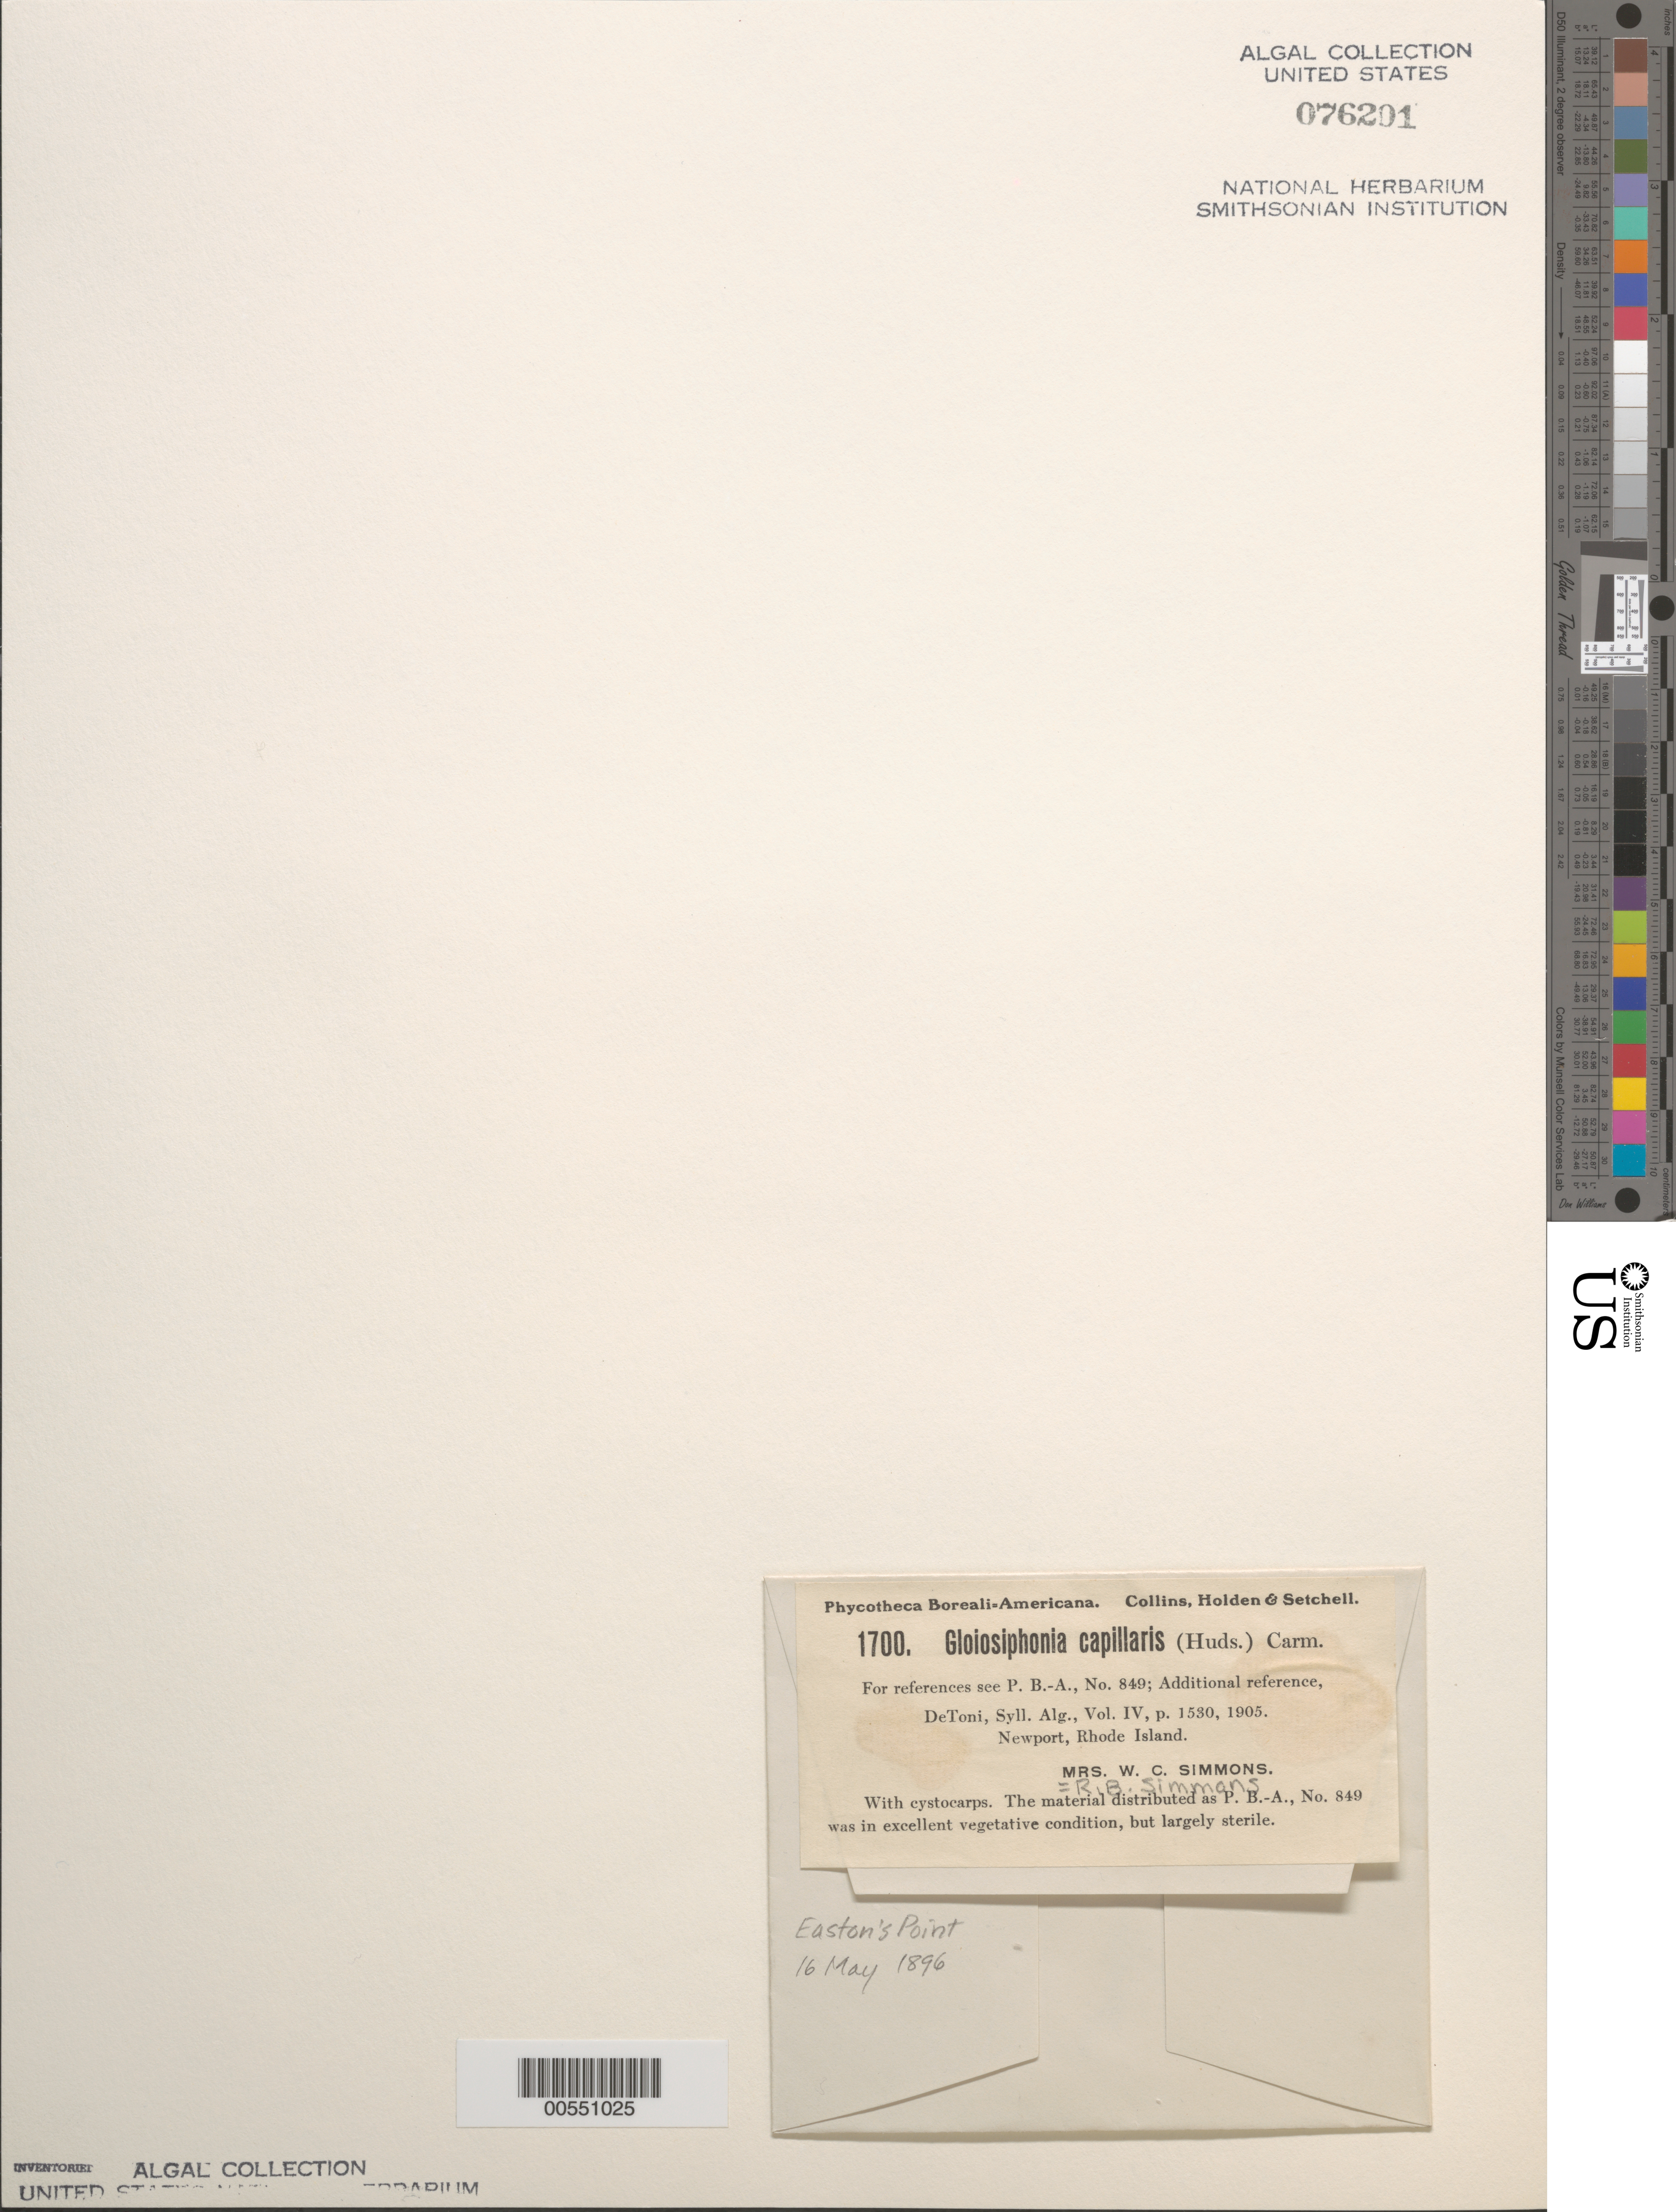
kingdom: Plantae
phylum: Rhodophyta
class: Florideophyceae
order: Gigartinales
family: Gloiosiphoniaceae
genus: Gloiosiphonia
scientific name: Gloiosiphonia capillaris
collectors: R. B. Simmons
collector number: PB-A 1700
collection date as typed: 16 May 1896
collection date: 1896-05-16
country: United States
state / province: Rhode Island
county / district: Newport County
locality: Easton's Point, Newport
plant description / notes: Collins, Holden & Setchell, Phycotheca Boreali-Americana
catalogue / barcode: US 76201